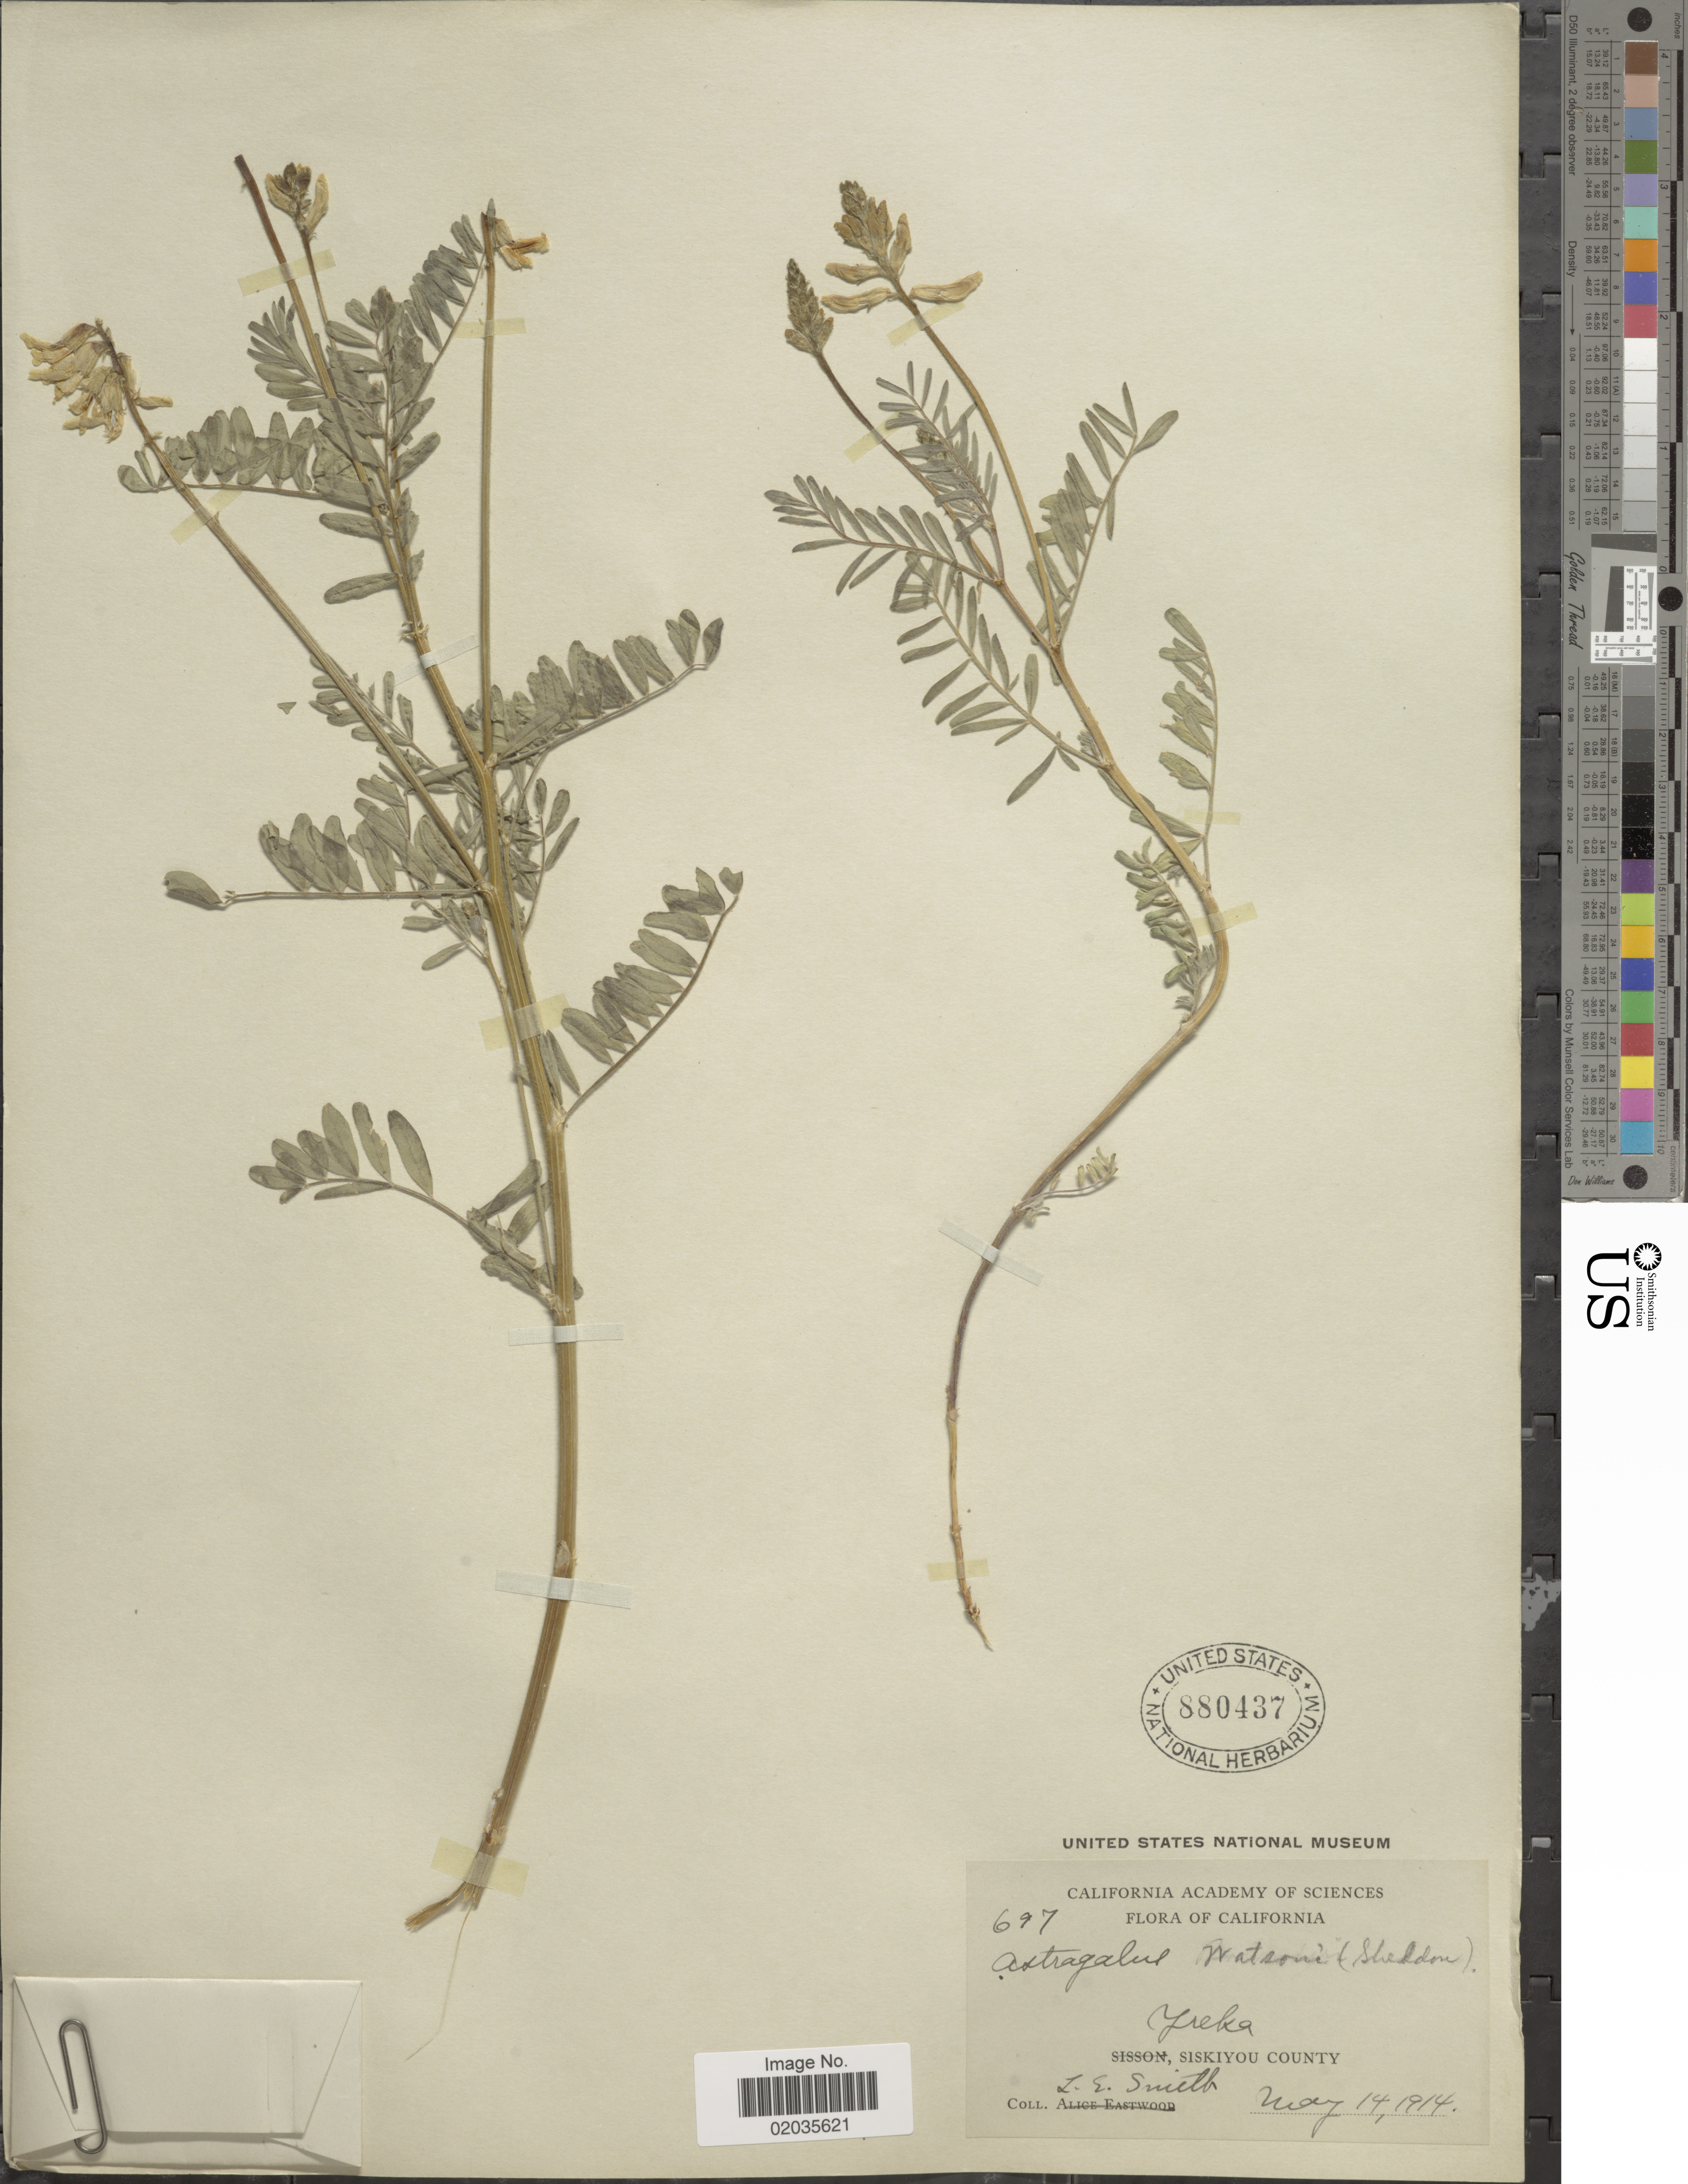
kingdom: Plantae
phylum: Tracheophyta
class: Magnoliopsida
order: Fabales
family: Fabaceae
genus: Astragalus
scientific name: Astragalus watsonii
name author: E. Sheld.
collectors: L. E. Smith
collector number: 697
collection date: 1914-05-14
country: United States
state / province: California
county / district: Siskiyou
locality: Siskiyou County. Yreka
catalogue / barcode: US 880437